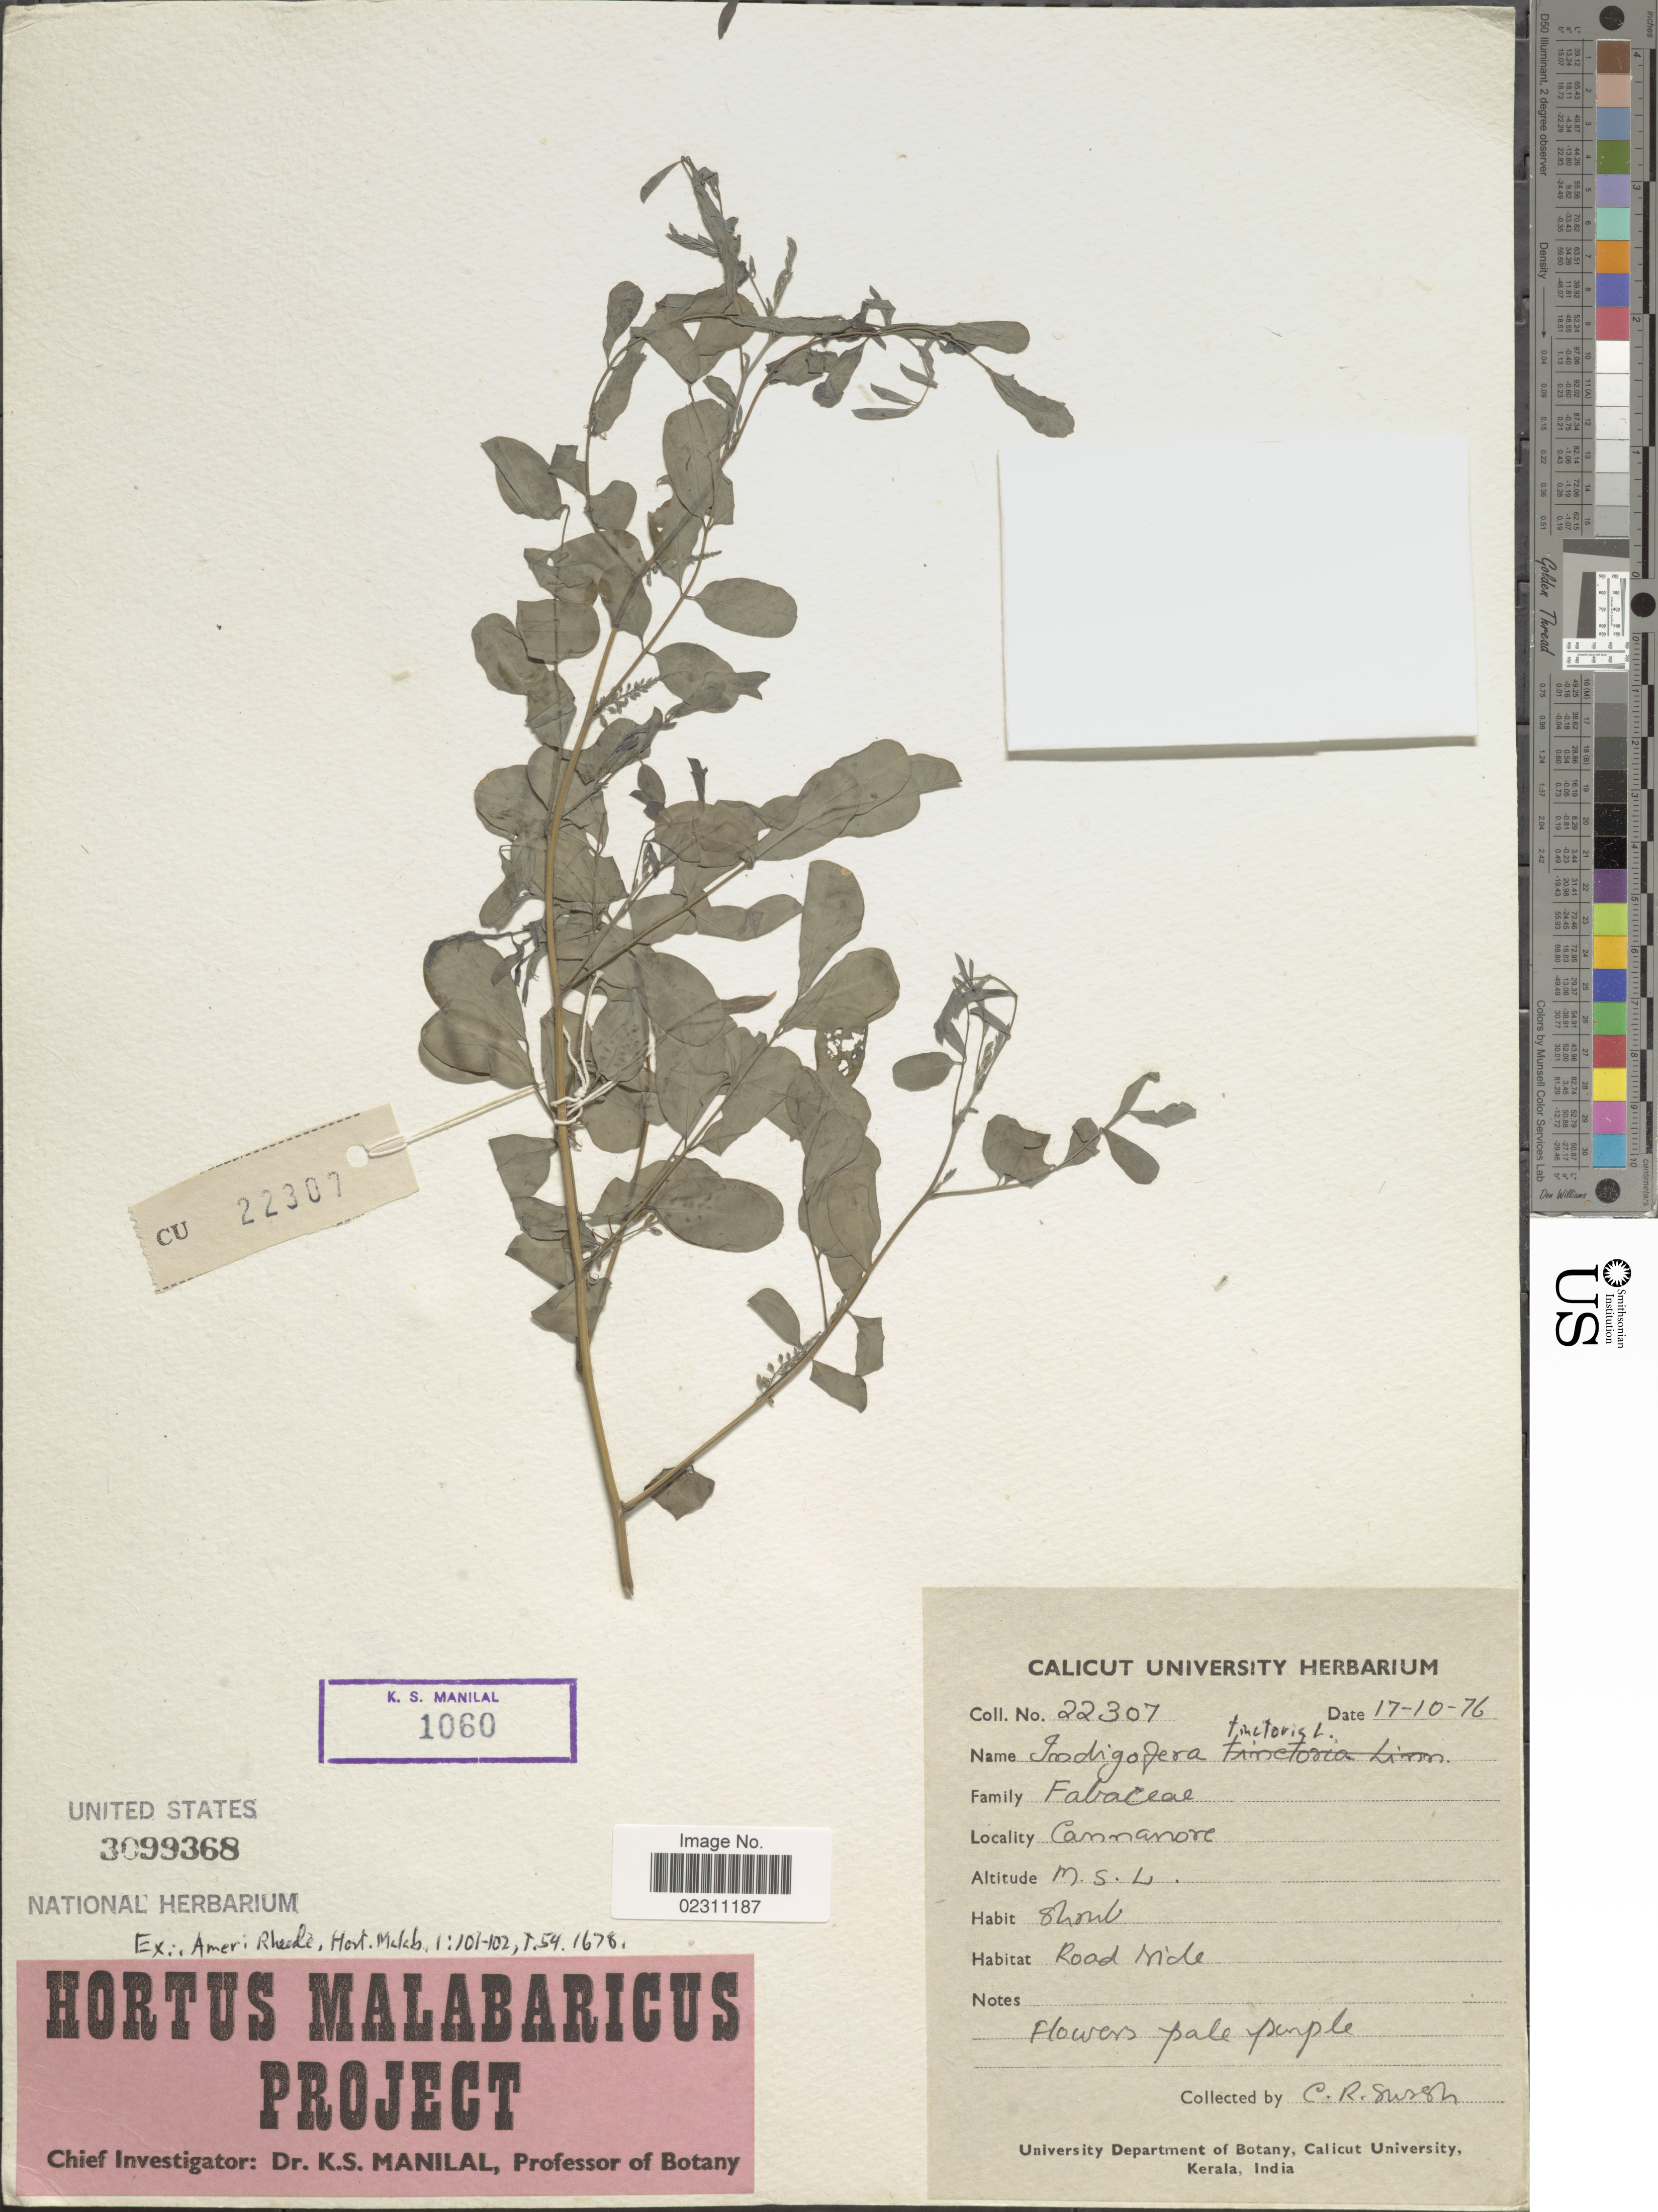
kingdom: Plantae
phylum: Tracheophyta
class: Magnoliopsida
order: Fabales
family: Fabaceae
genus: Indigofera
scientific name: Indigofera tinctoria sensu Naves non L.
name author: Naves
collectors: C. Suresh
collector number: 22307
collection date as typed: Transcribed d/m/y: 17/10/76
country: India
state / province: Kerala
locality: Cannanore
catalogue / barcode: US 3099368